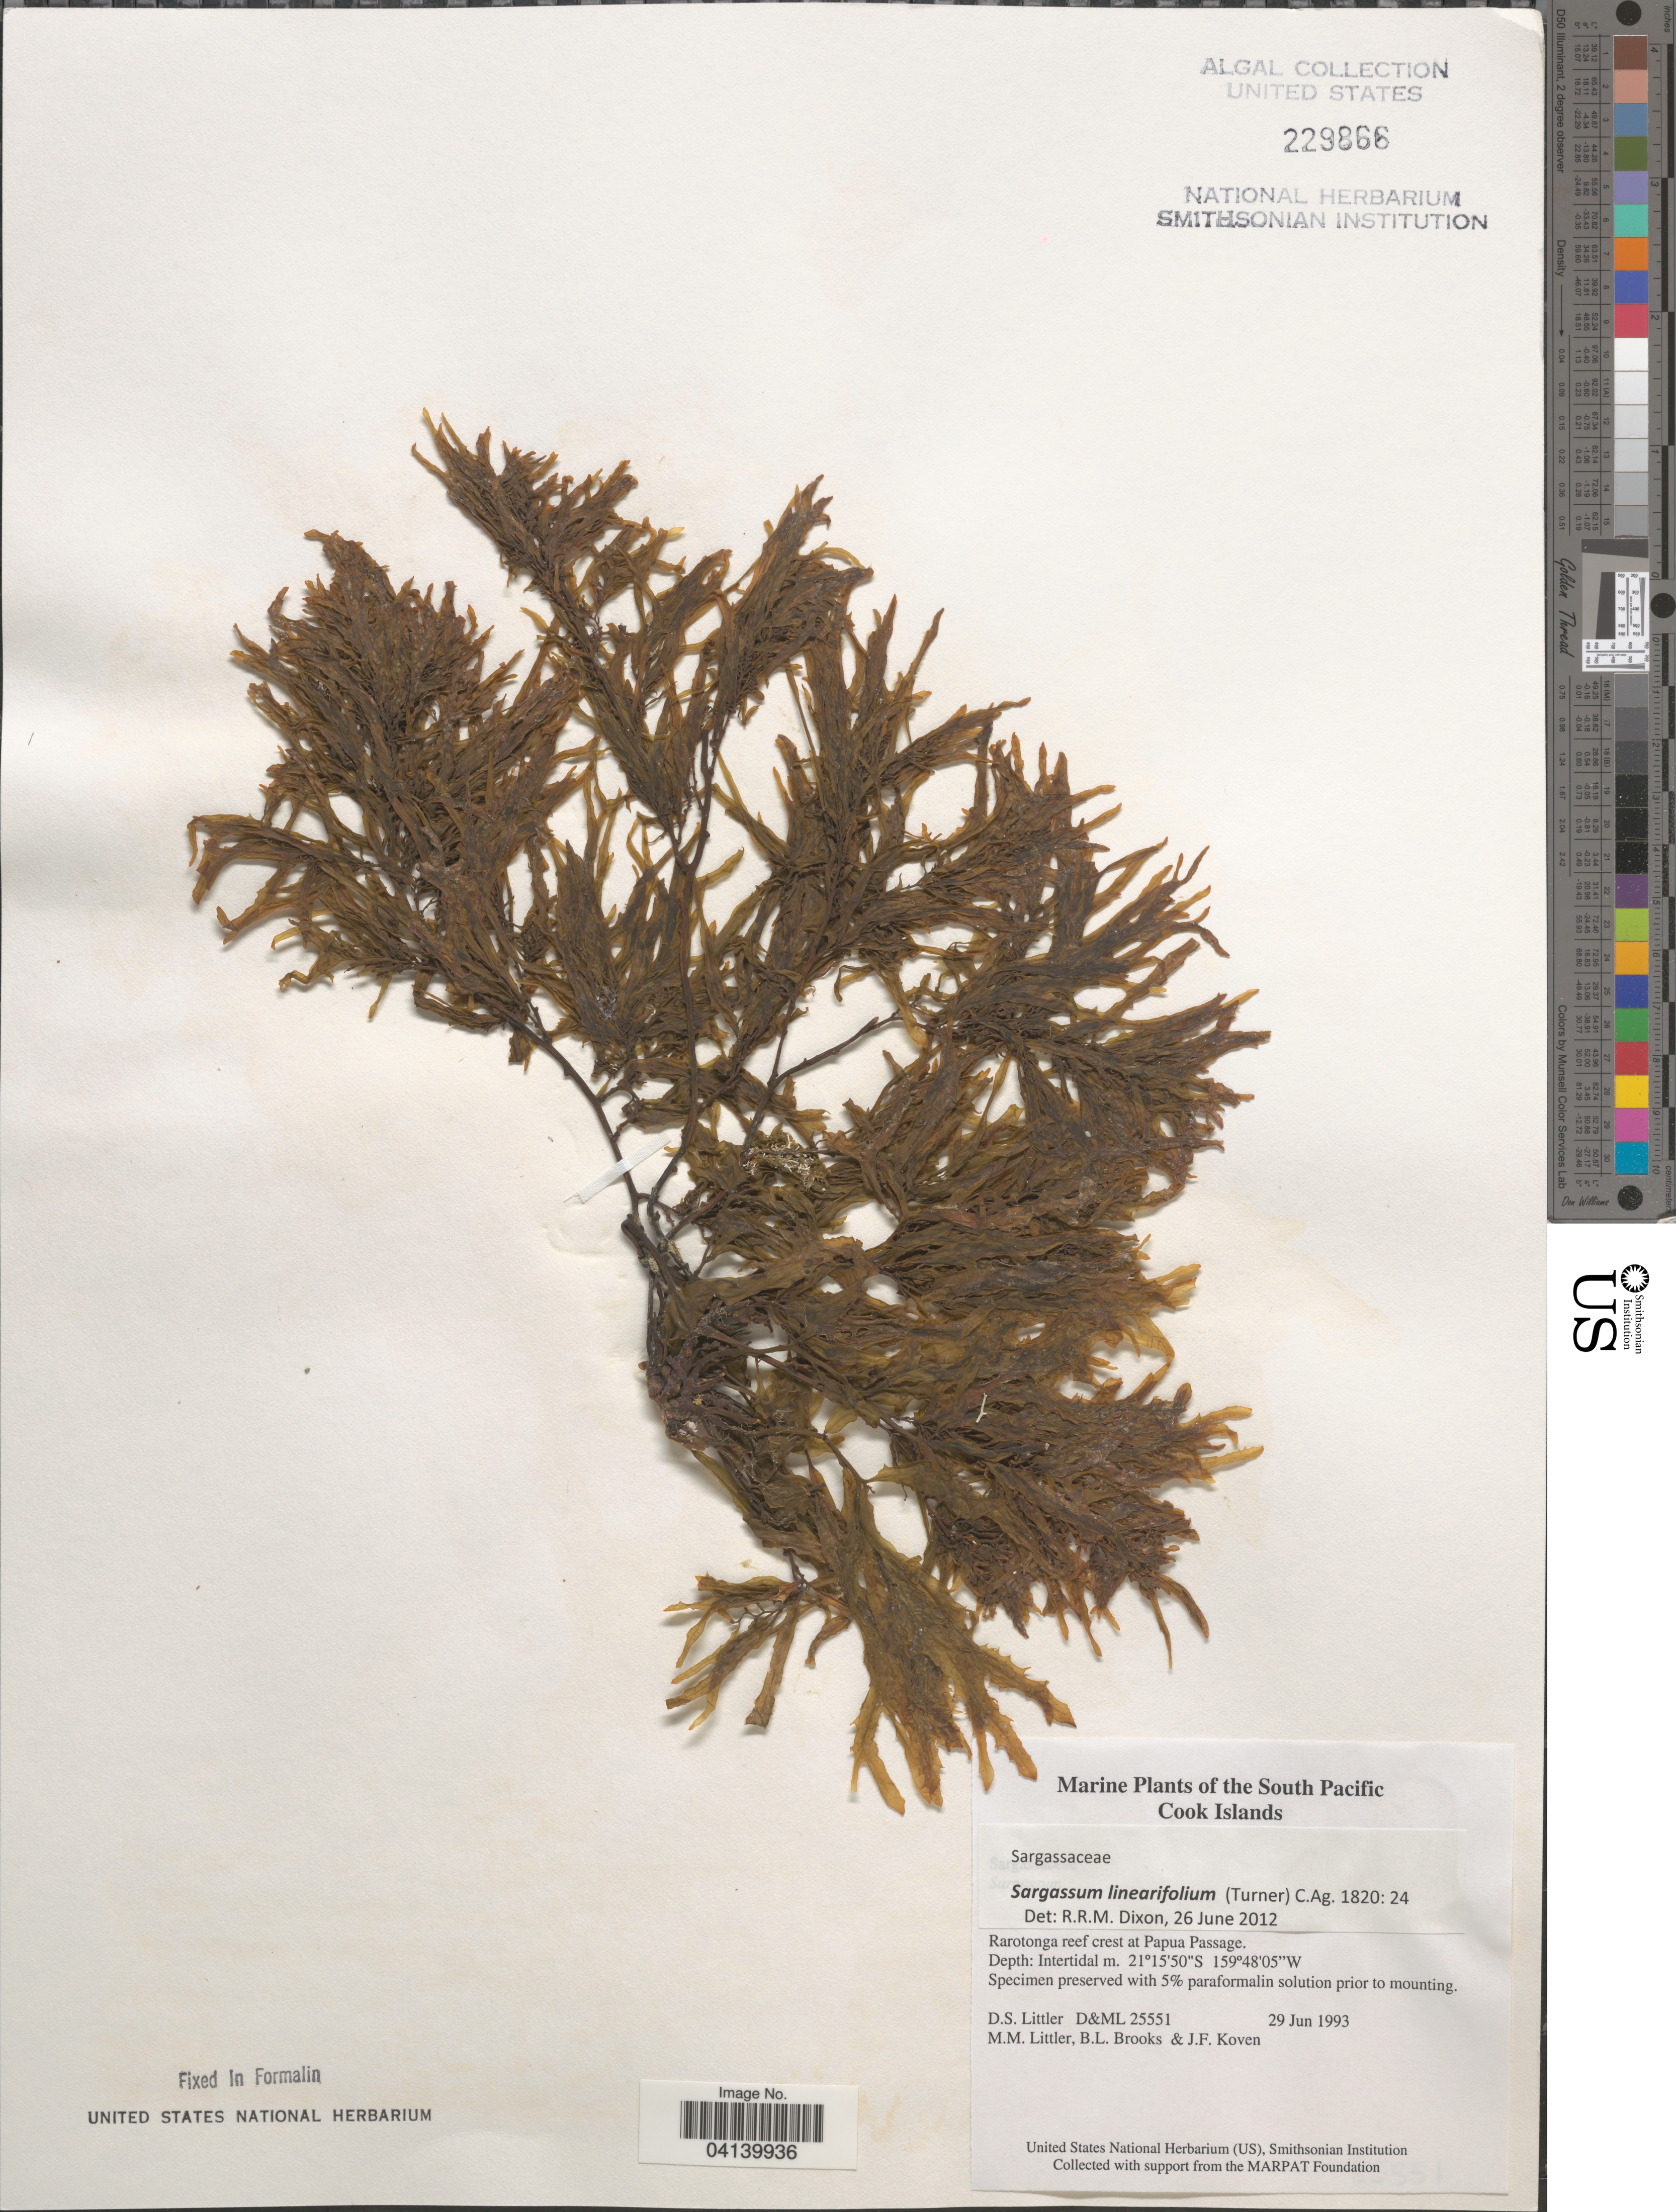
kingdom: Chromista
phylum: Ochrophyta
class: Phaeophyceae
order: Fucales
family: Sargassaceae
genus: Sargassum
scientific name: Sargassum linearifolium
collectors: D. S. Littler, B. Brooks & J. Koven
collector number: D&ML 25551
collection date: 1993-06-29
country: Cook Islands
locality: The South Pacific Cook Islands. Rarotonga reef crest at Papua Passage.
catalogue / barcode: US 229866